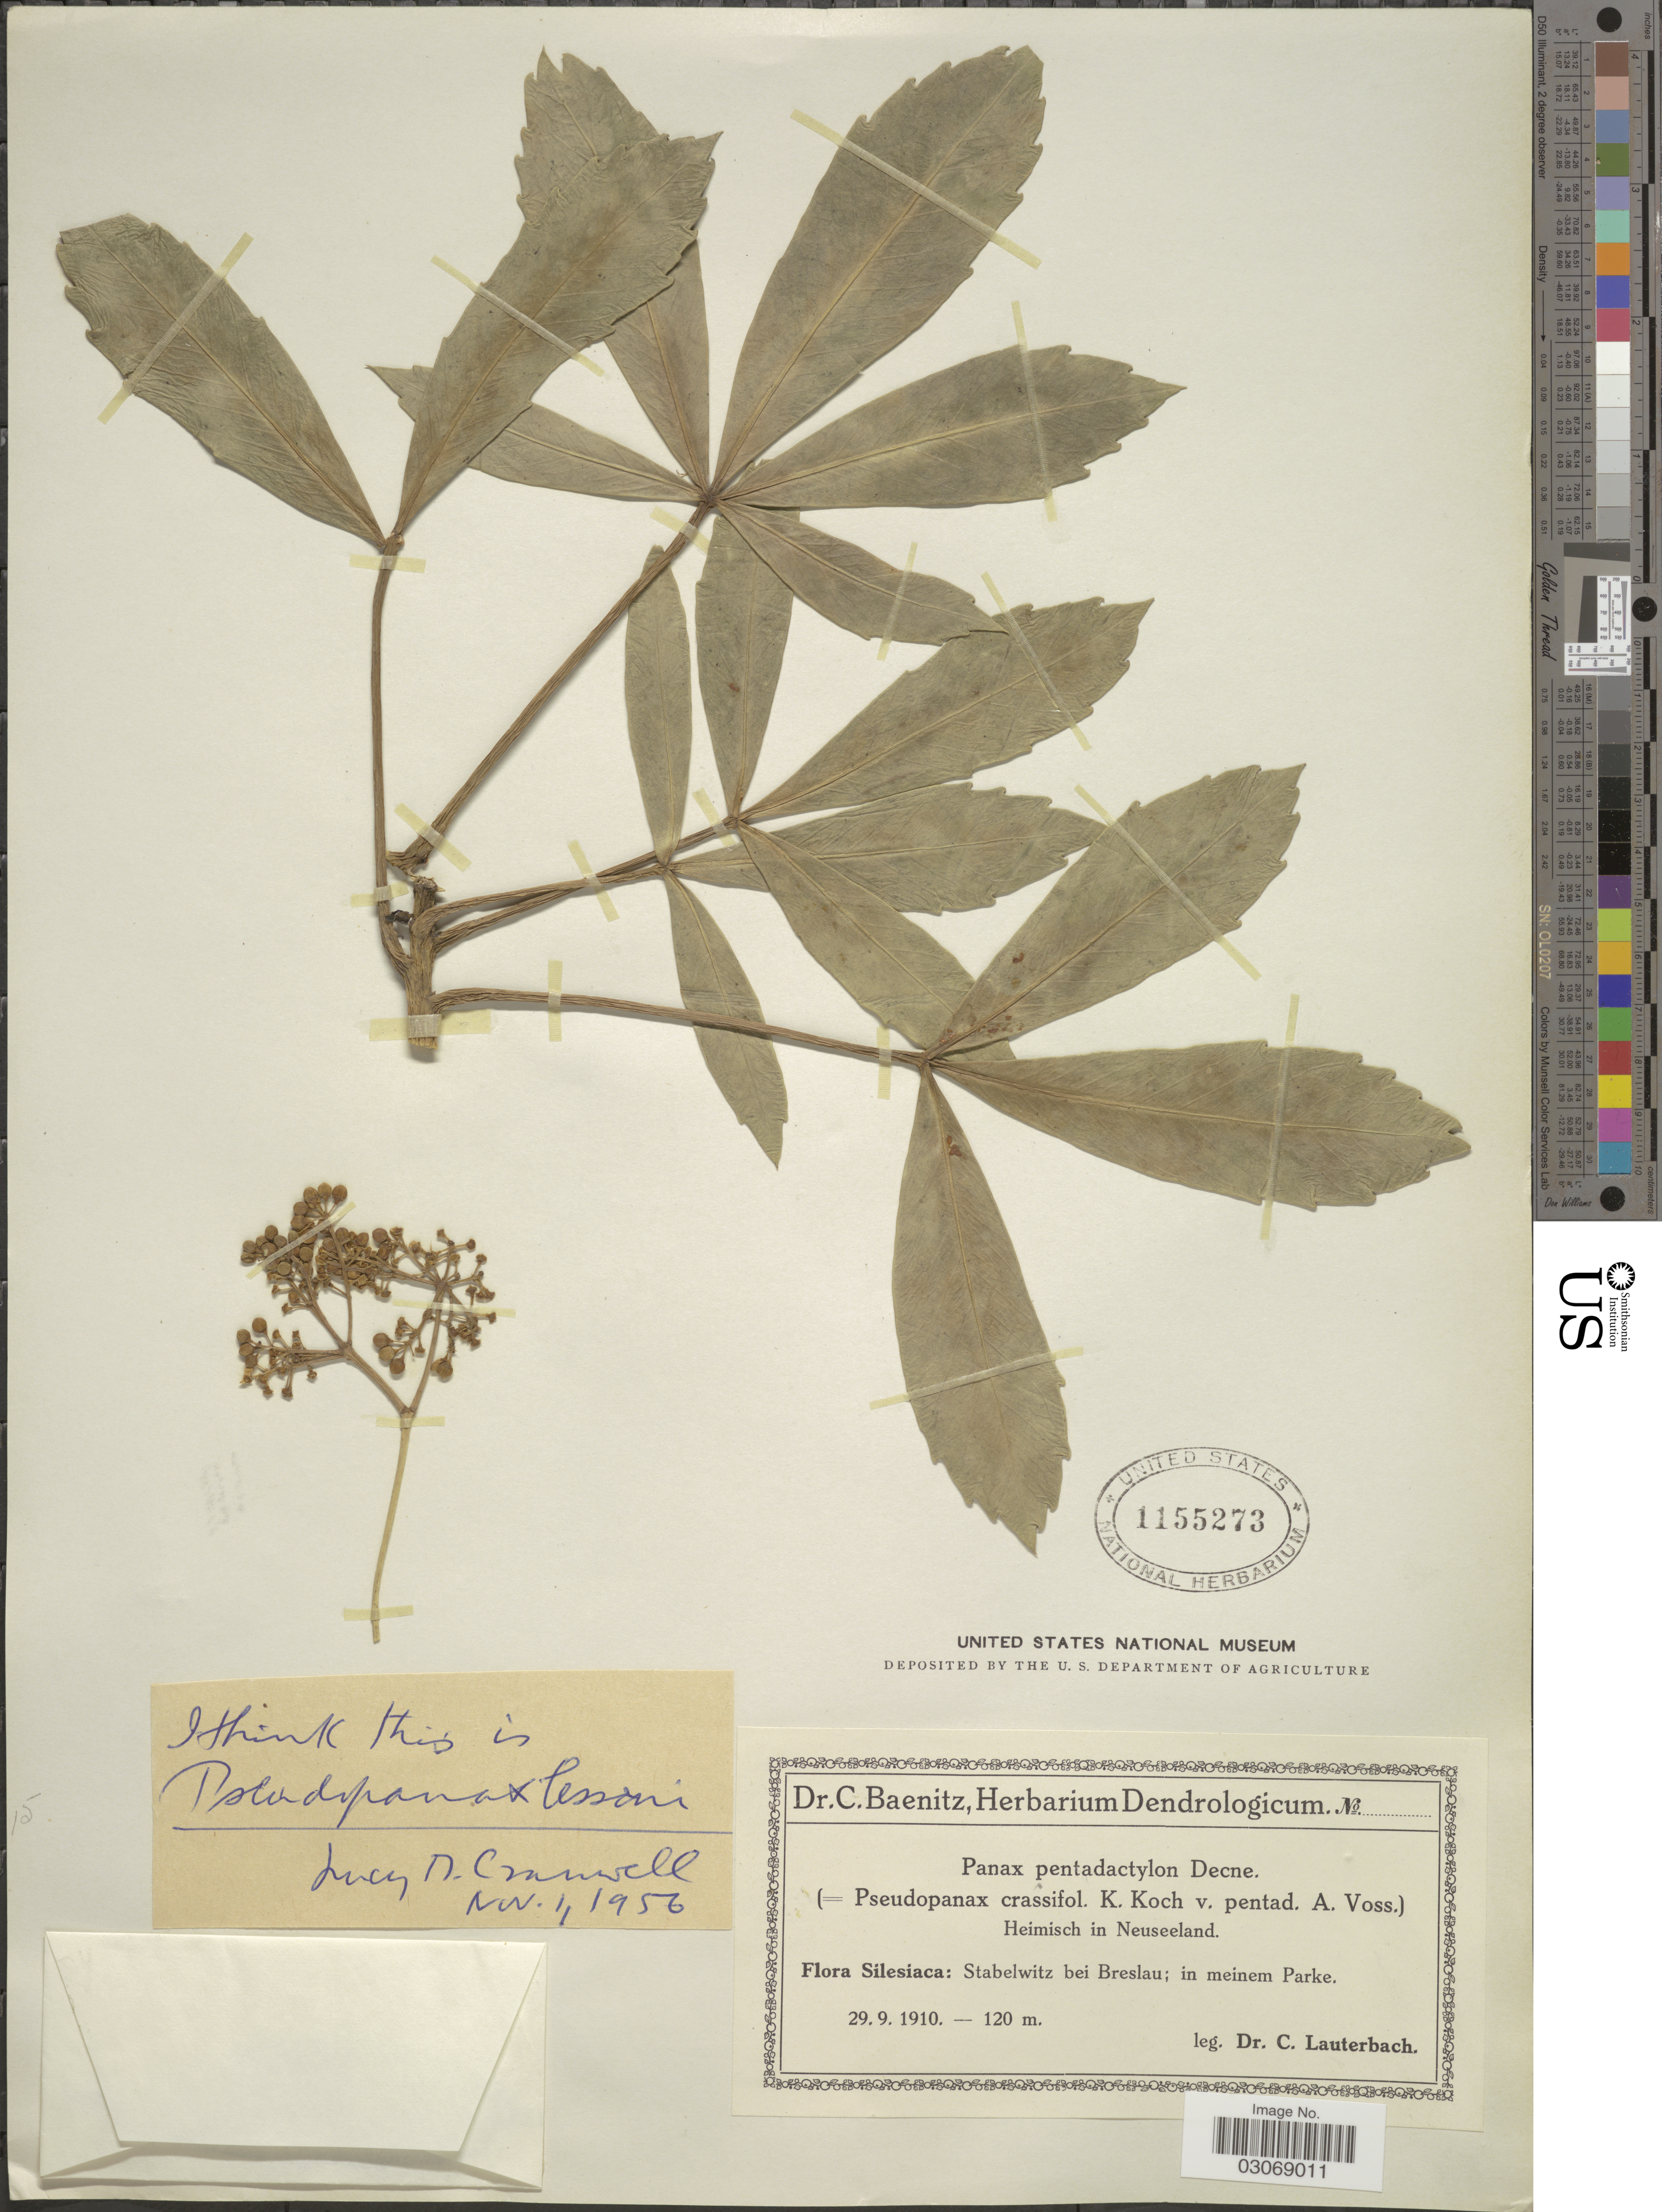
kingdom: Plantae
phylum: Tracheophyta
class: Magnoliopsida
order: Apiales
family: Araliaceae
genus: Pseudopanax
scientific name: Pseudopanax lessonii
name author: (DC.) K. Koch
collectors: C. A. G. Lauterbach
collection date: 1910-09-29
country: New Zealand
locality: Neuseeland. Silesiaca: Stablewitz bei Breslau; in meinem Parke.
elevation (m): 120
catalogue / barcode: US 1155273